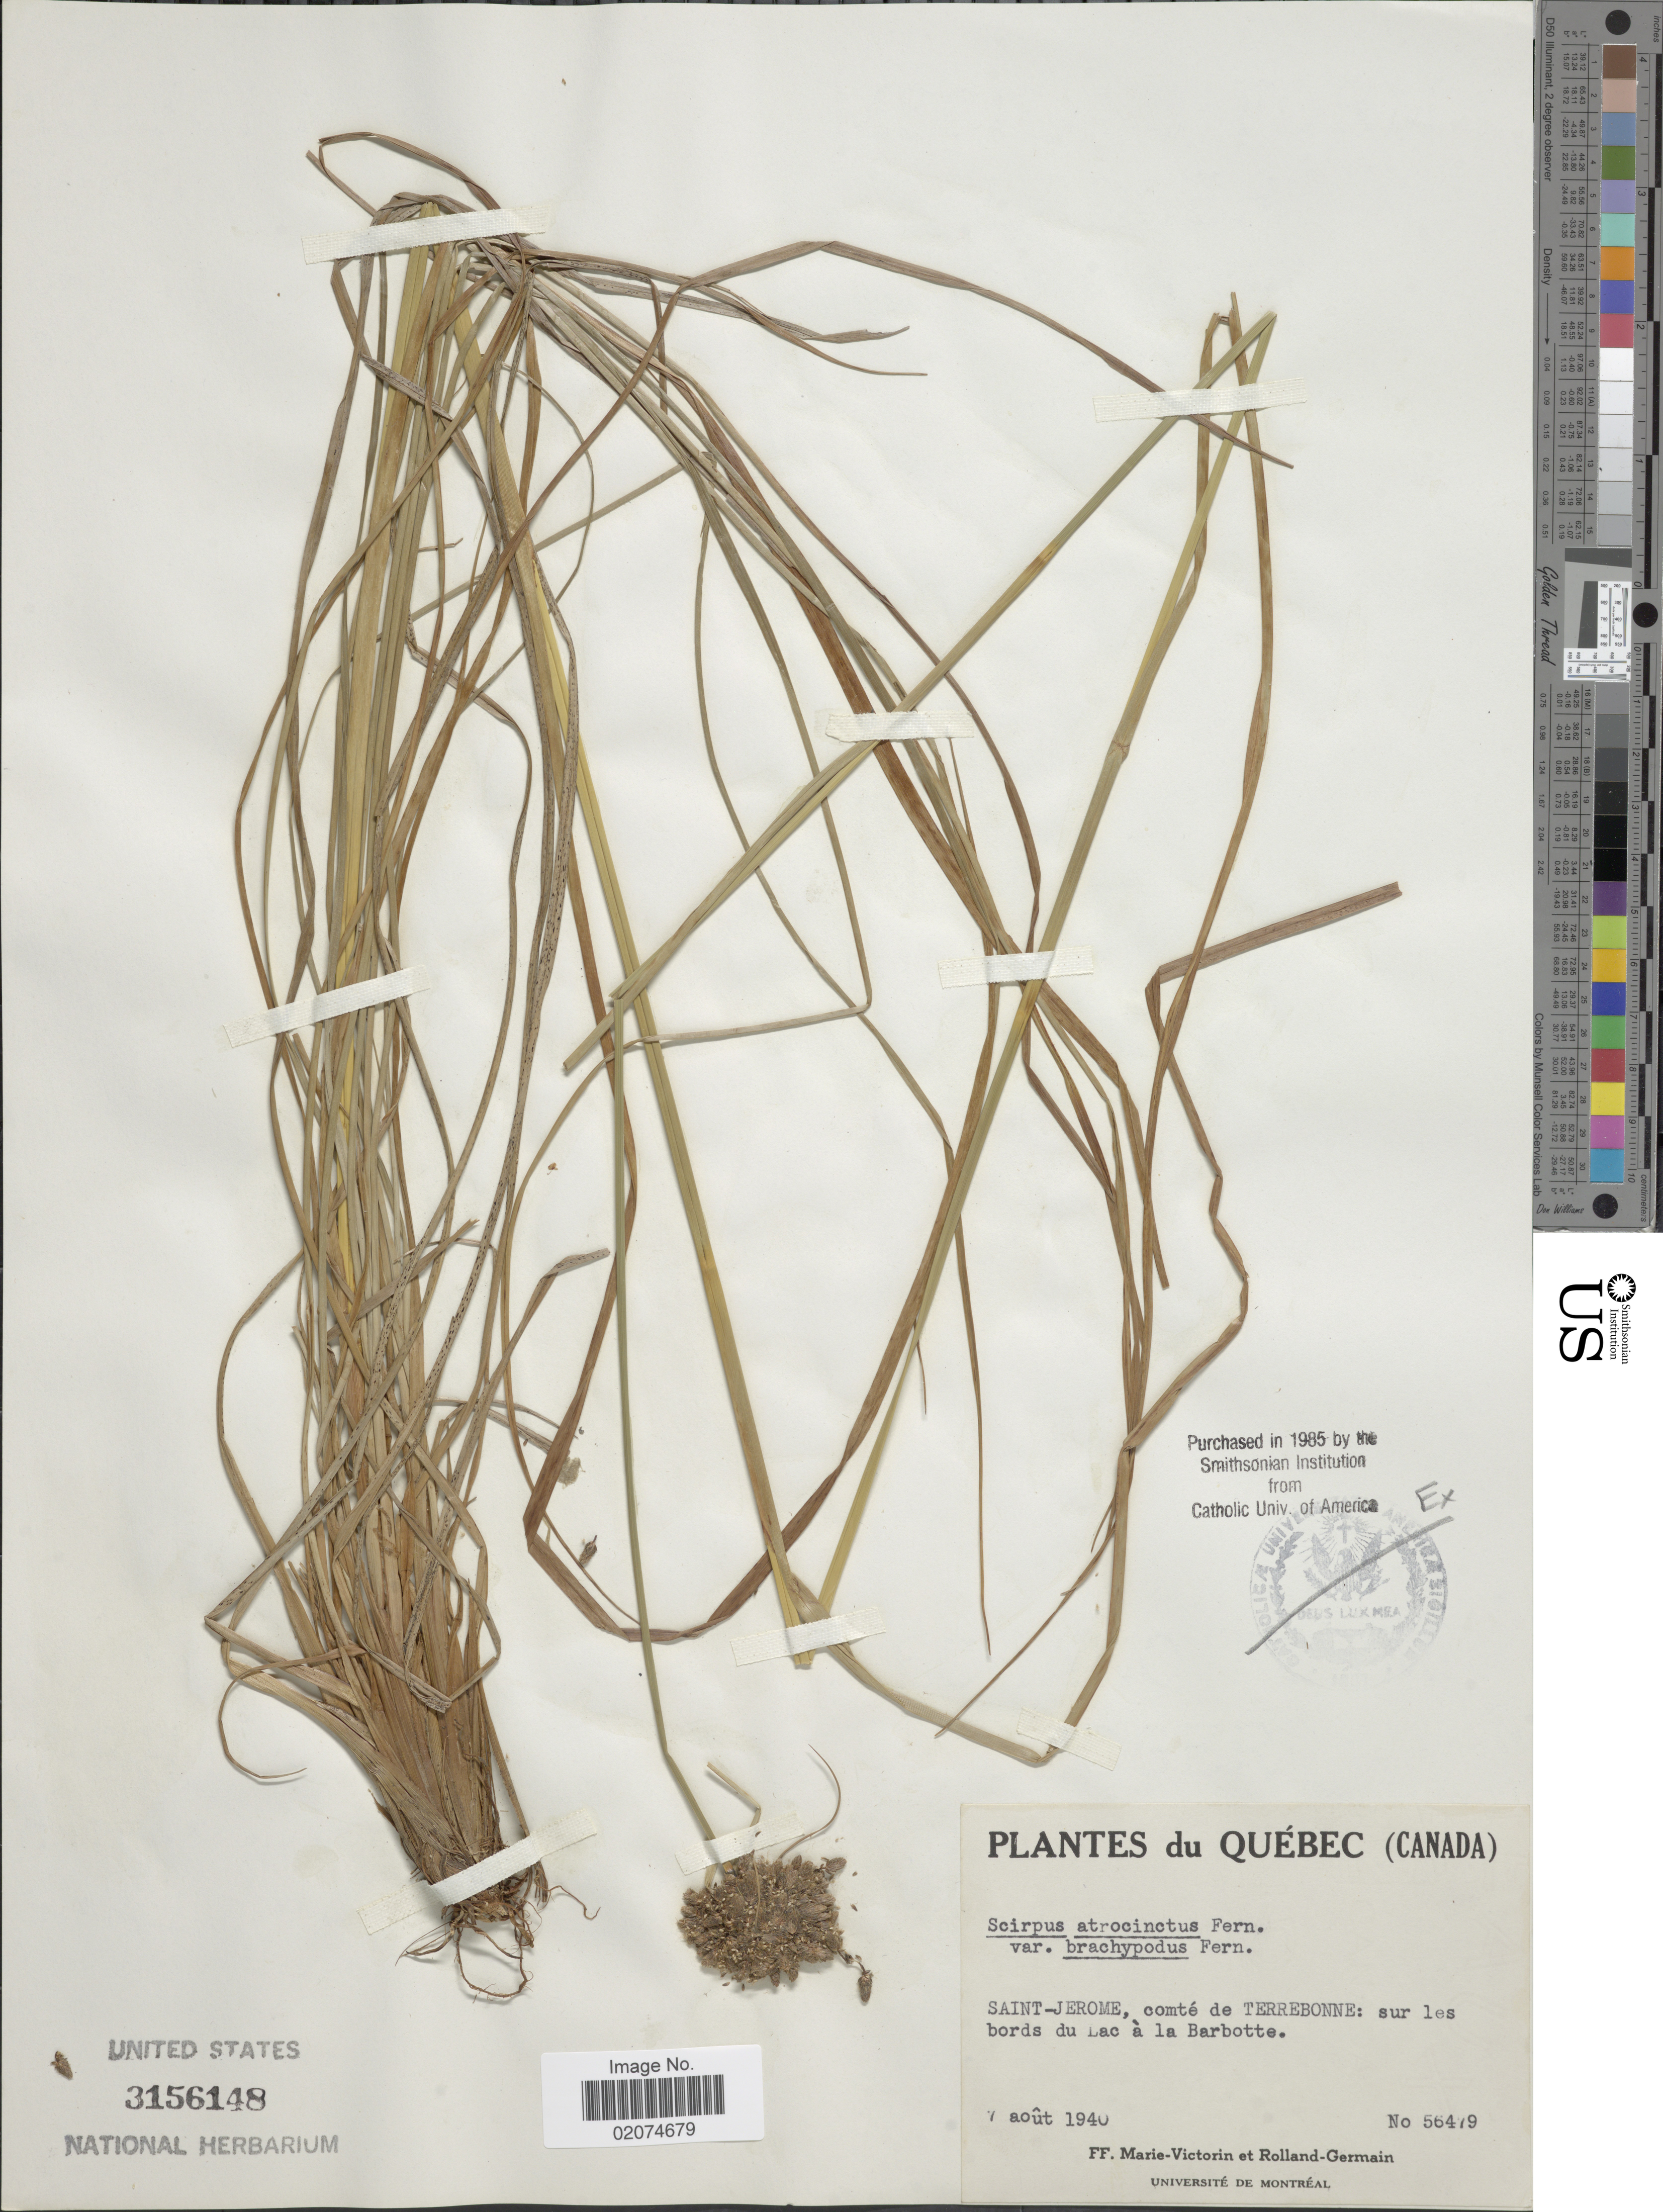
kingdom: Plantae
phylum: Tracheophyta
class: Liliopsida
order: Poales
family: Cyperaceae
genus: Scirpus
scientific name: Scirpus atrocinctus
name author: Fernald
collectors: F. Marie-Victorin & Rolland-Germain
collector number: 56479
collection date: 1940-08-07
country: Canada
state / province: Quebec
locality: Quebec. Saint-Jerome, comte de Terrebonne: sur les bords du lac a la Barbotte.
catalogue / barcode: US 3156148